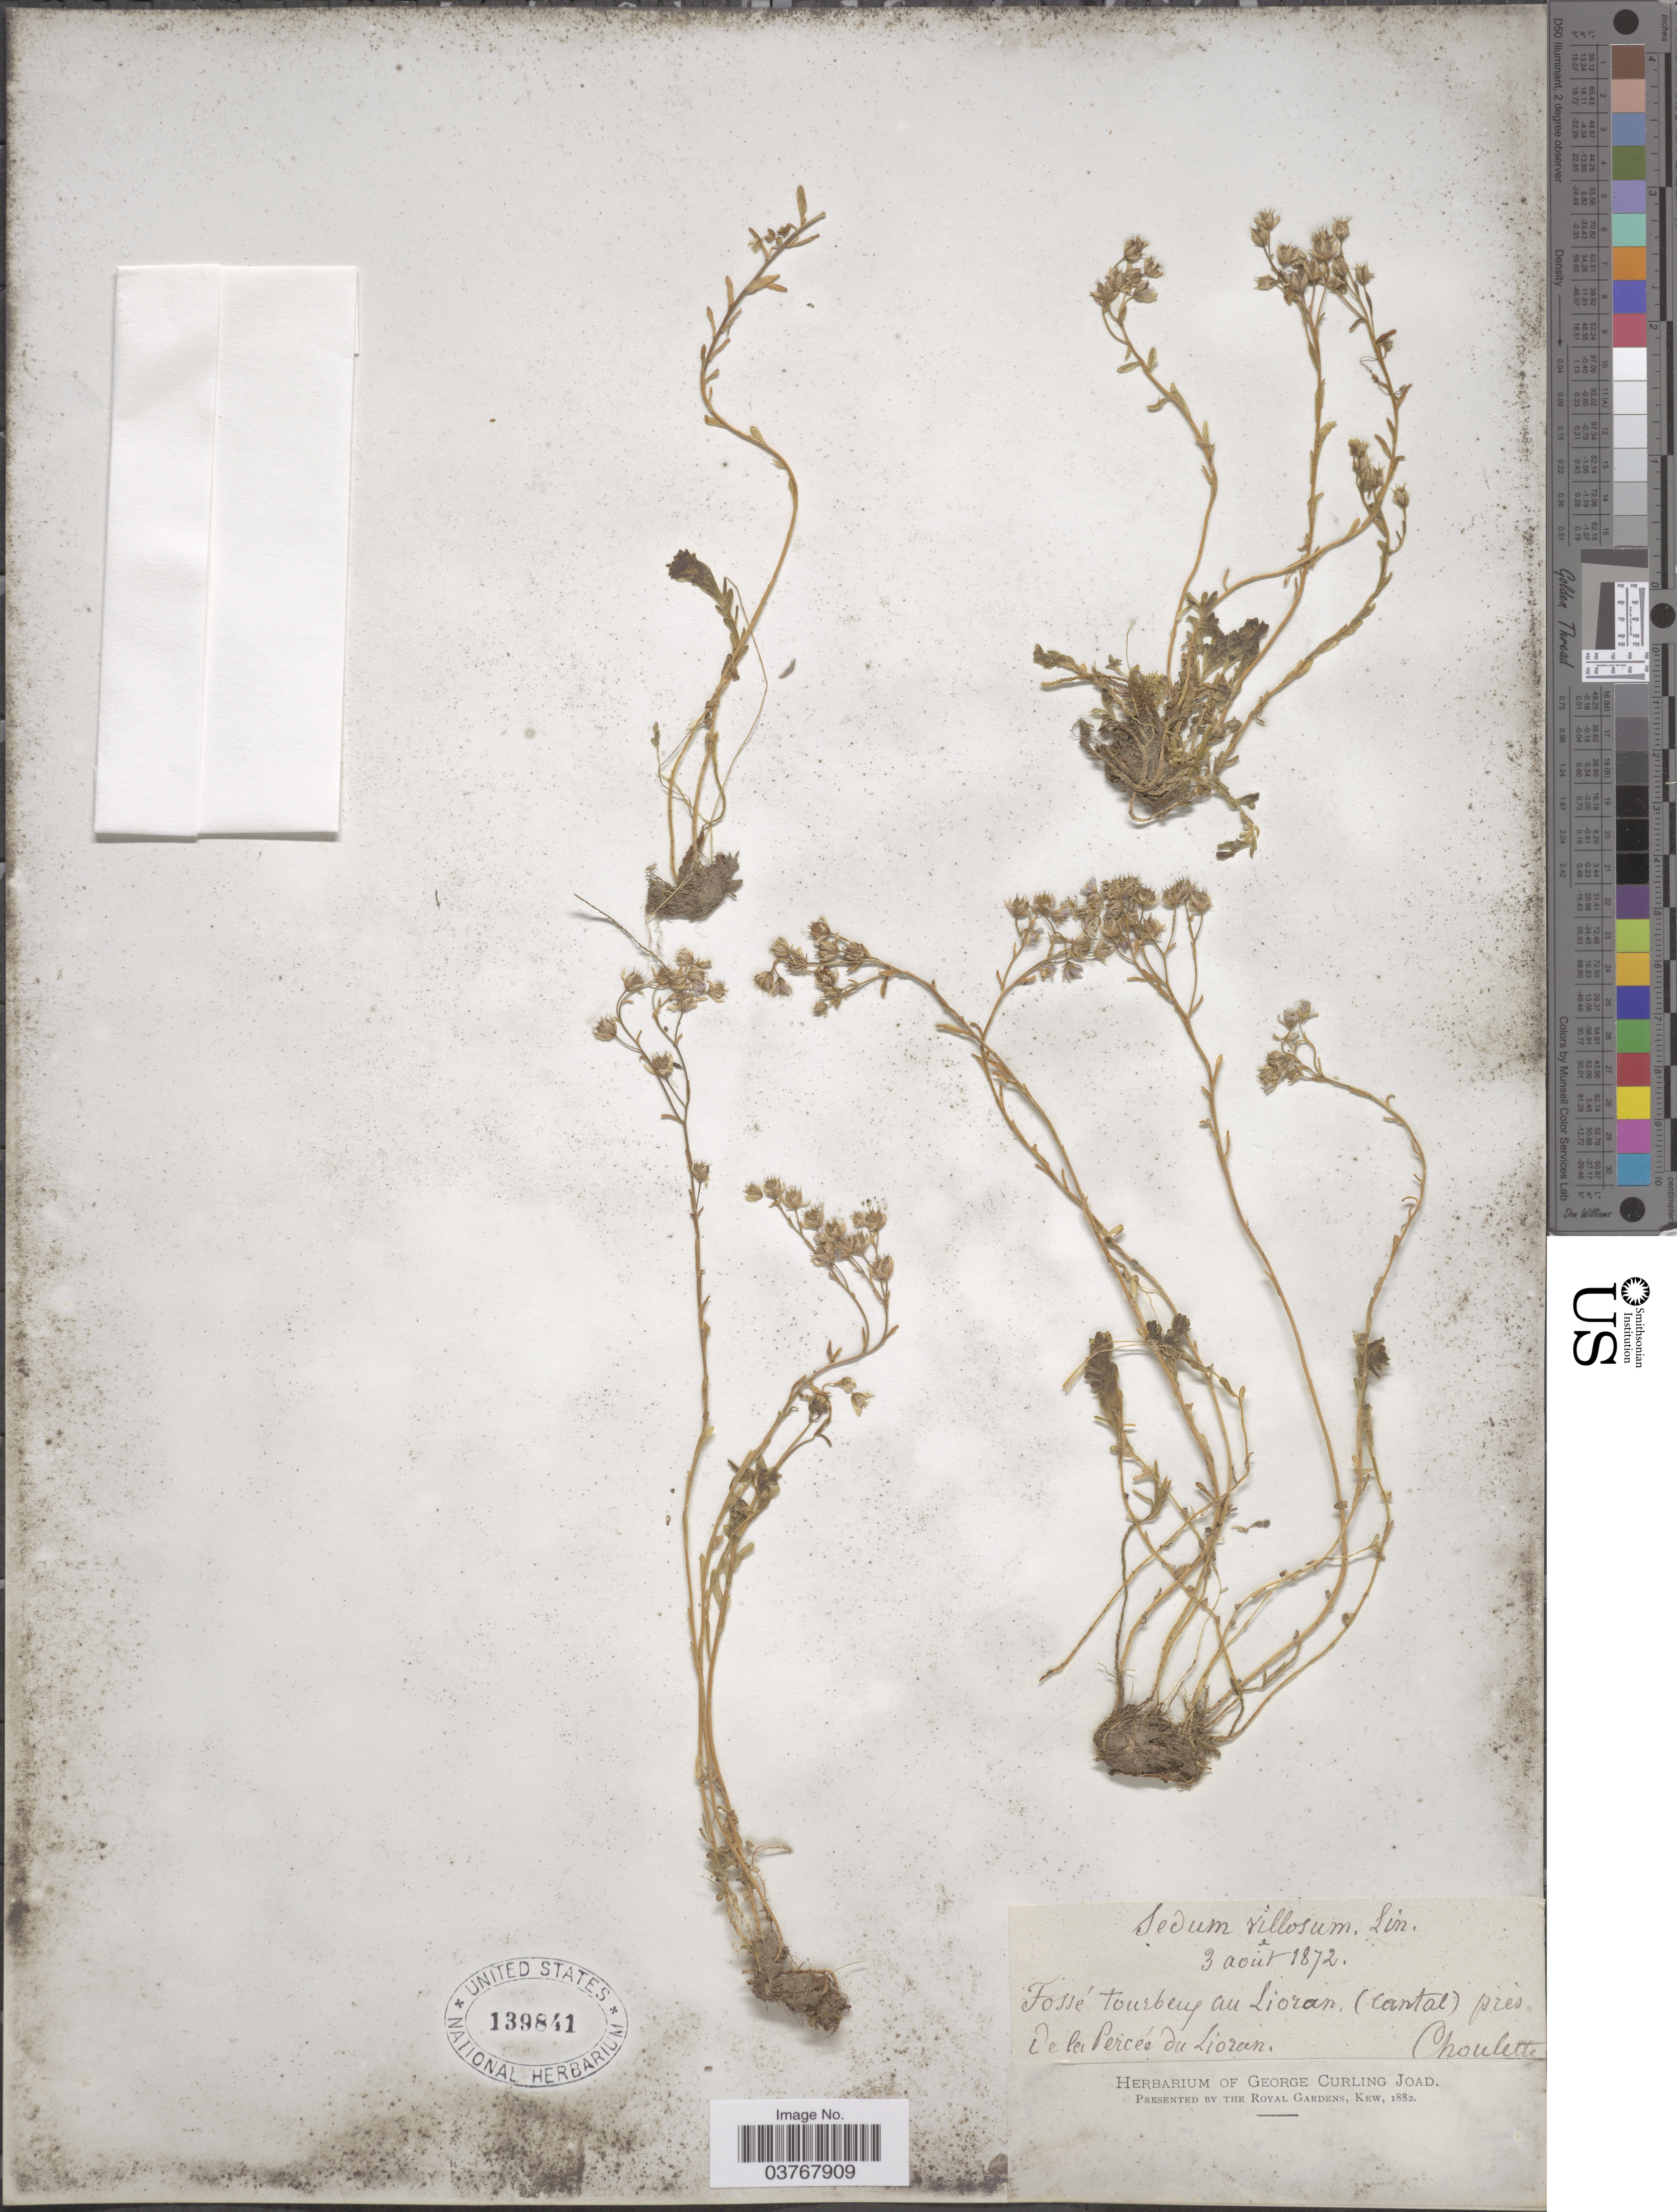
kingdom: Plantae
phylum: Tracheophyta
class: Magnoliopsida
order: Saxifragales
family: Crassulaceae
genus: Sedum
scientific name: Sedum villosum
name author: L.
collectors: Choulette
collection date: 1872-08-03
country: France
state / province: Auvergne-Rhône-Alpes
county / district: Cantal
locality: Fossé tourbeux am Lioran, (cantal) près de la Percée du Lioran.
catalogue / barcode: US 139841